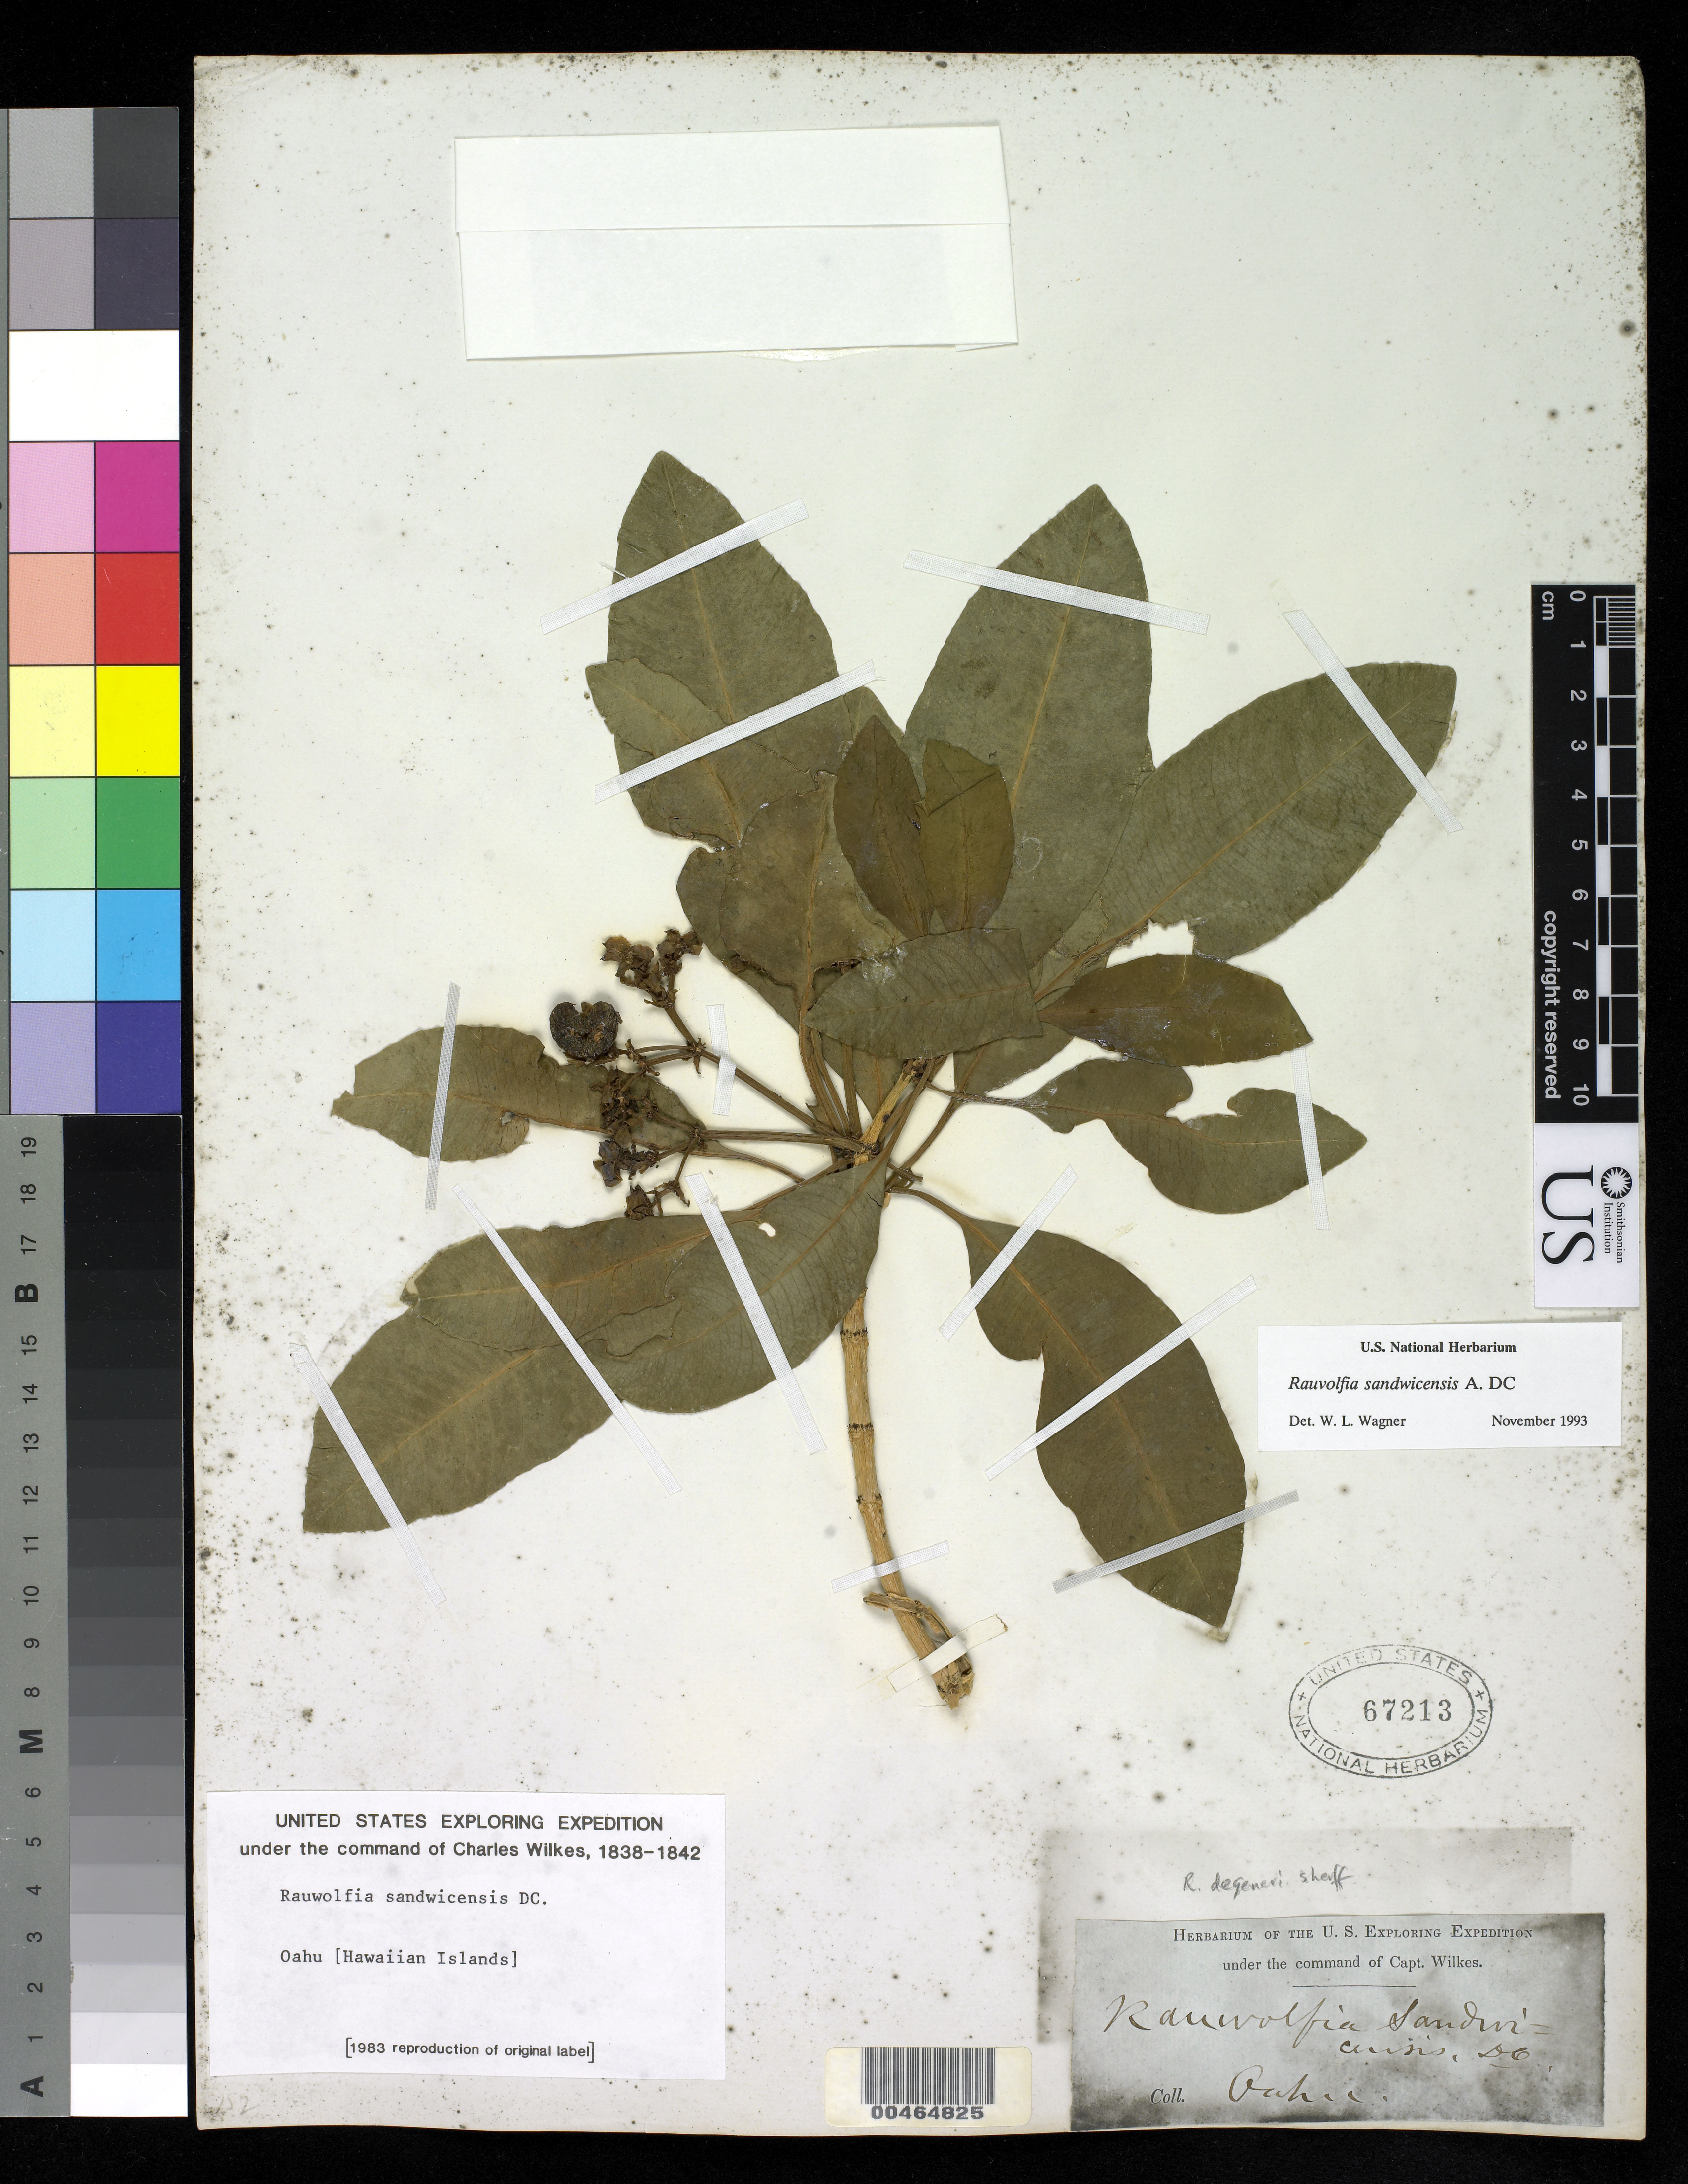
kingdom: Plantae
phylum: Tracheophyta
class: Magnoliopsida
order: Gentianales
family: Apocynaceae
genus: Rauvolfia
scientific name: Rauvolfia sandwicensis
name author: A. DC.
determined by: Wagner, W. L., (BOT), Smithsonian Institution - National Museum of Natural History (UNITED STATES)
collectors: Wilkes Explor. Exped.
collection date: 1838/1842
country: United States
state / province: Hawaii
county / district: Honolulu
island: Oahu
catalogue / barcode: US 67213